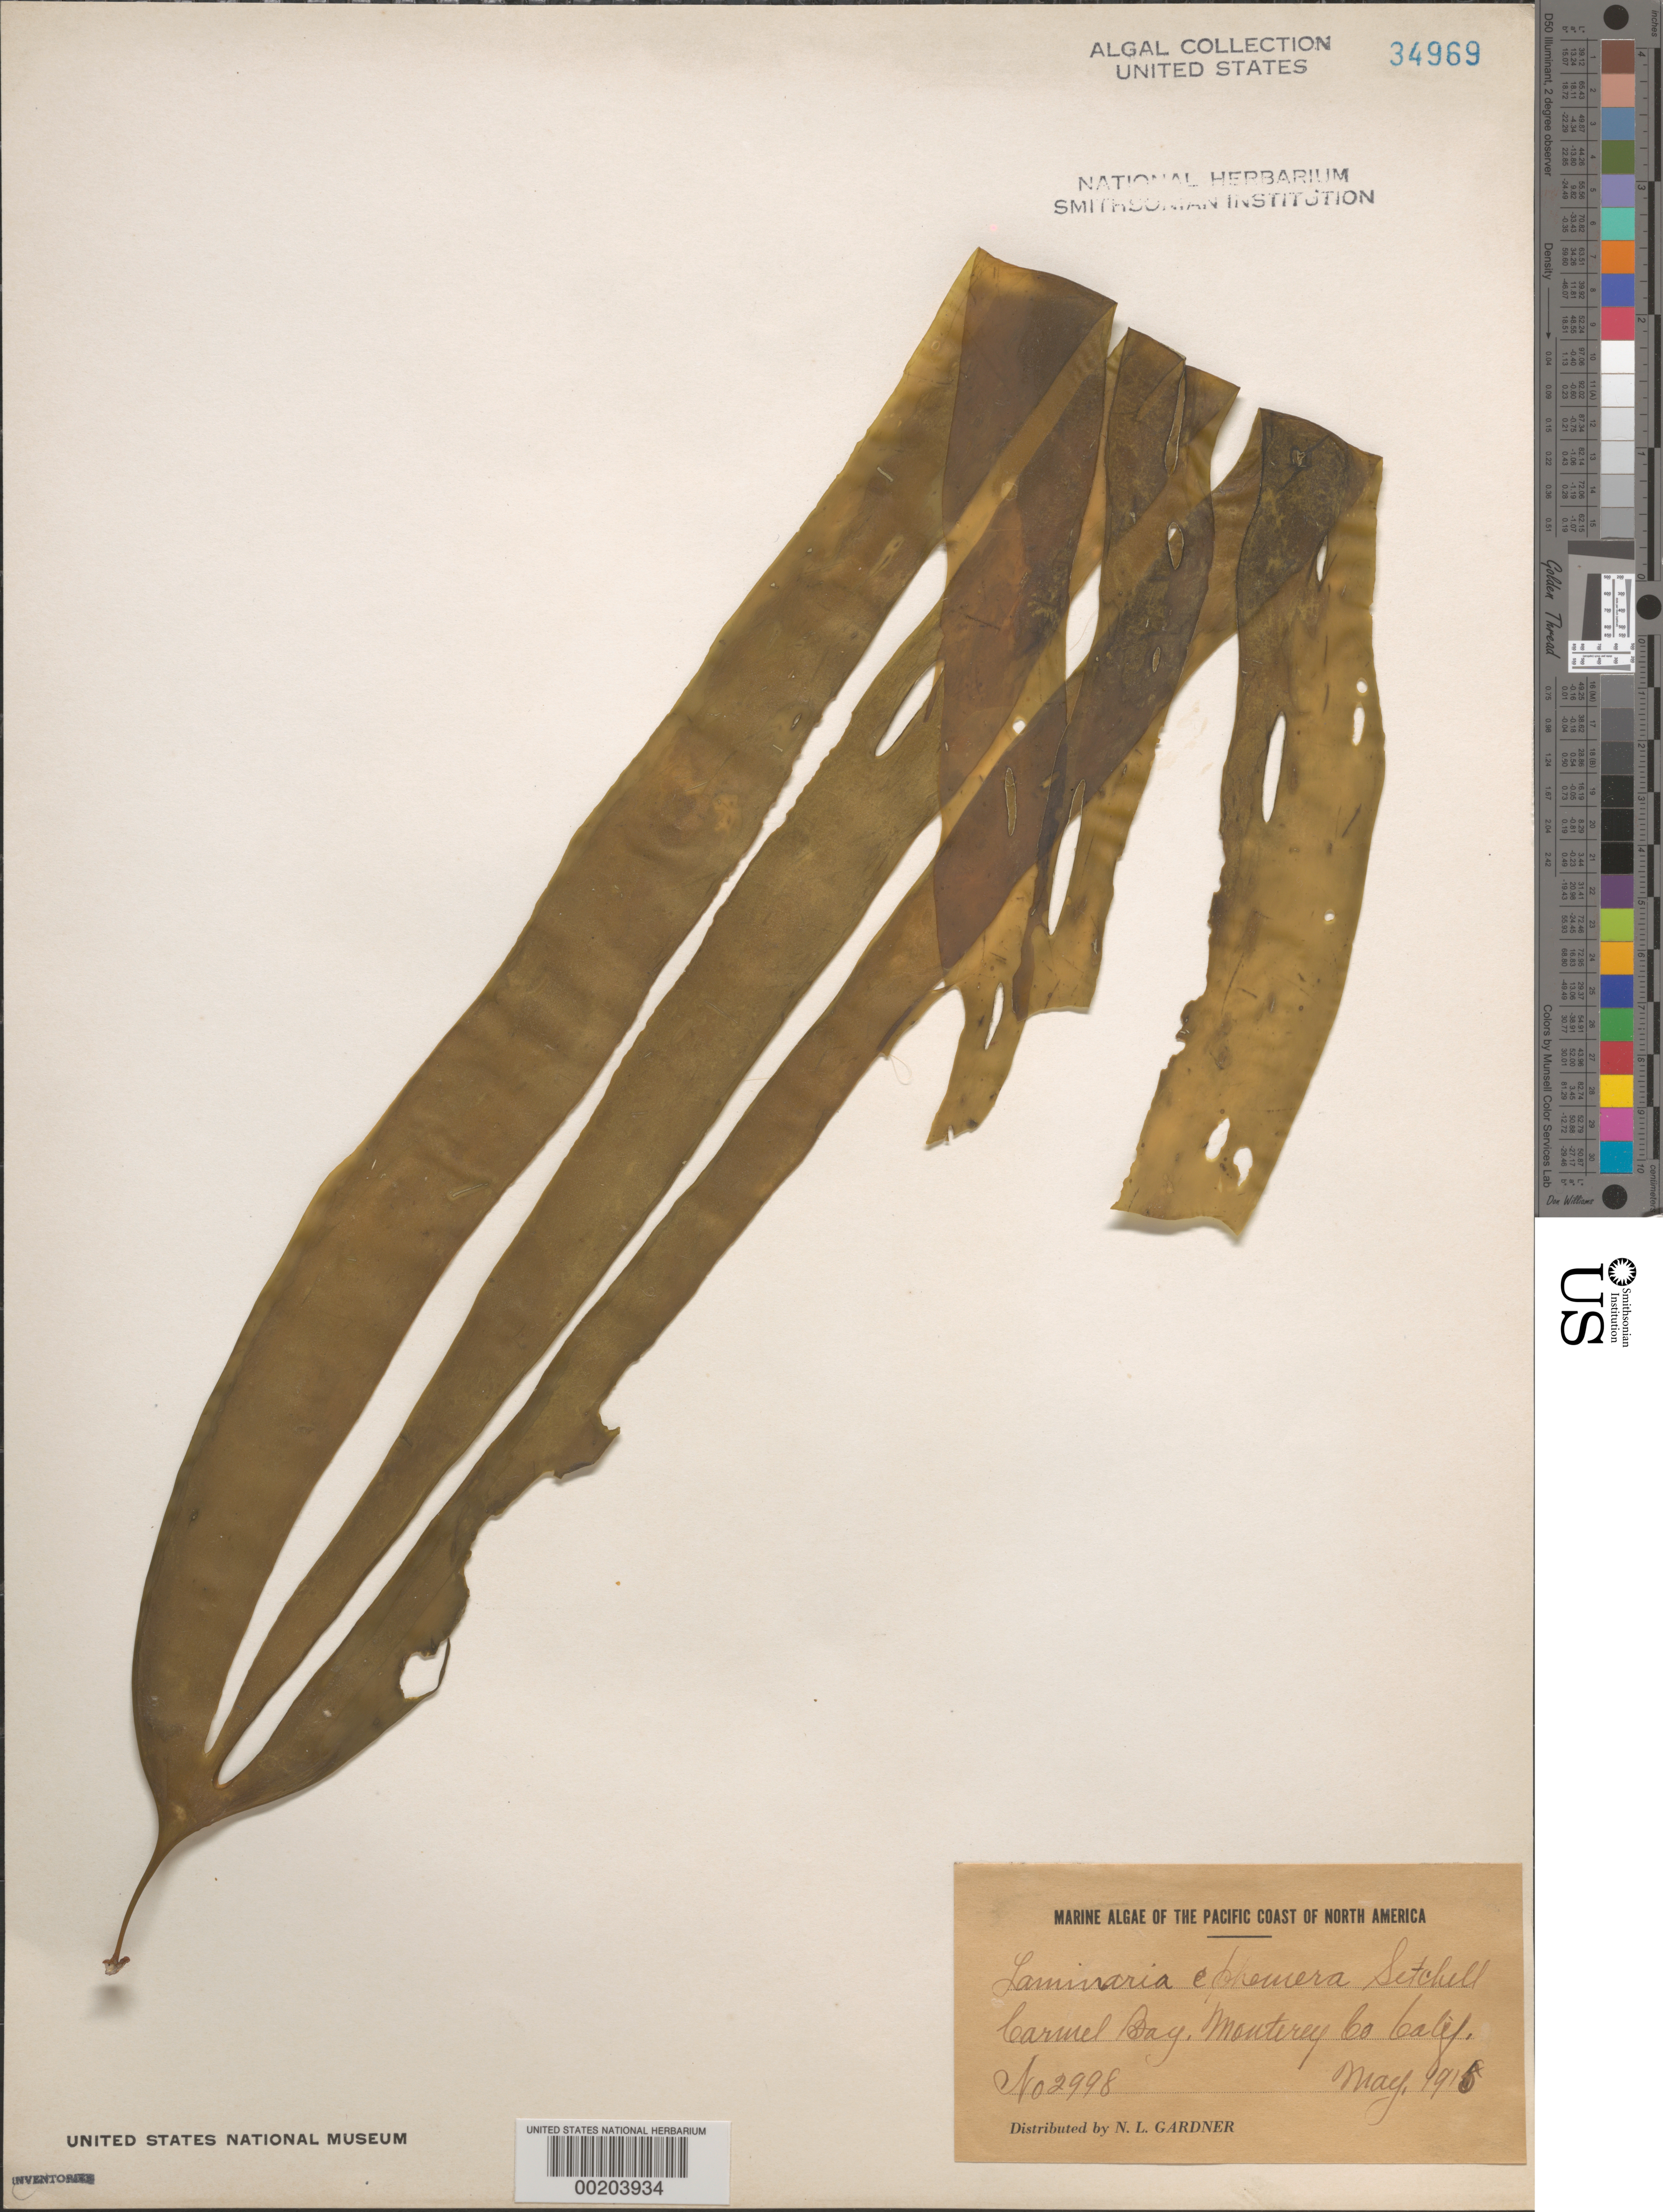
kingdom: Chromista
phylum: Ochrophyta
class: Phaeophyceae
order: Laminariales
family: Laminariaceae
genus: Laminaria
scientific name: Laminaria ephemera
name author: Setch.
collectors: N. Gardner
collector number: NLG 2998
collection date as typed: May 1915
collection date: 1915-05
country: United States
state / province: California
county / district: Monterey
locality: Carmel Bay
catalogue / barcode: US 34969